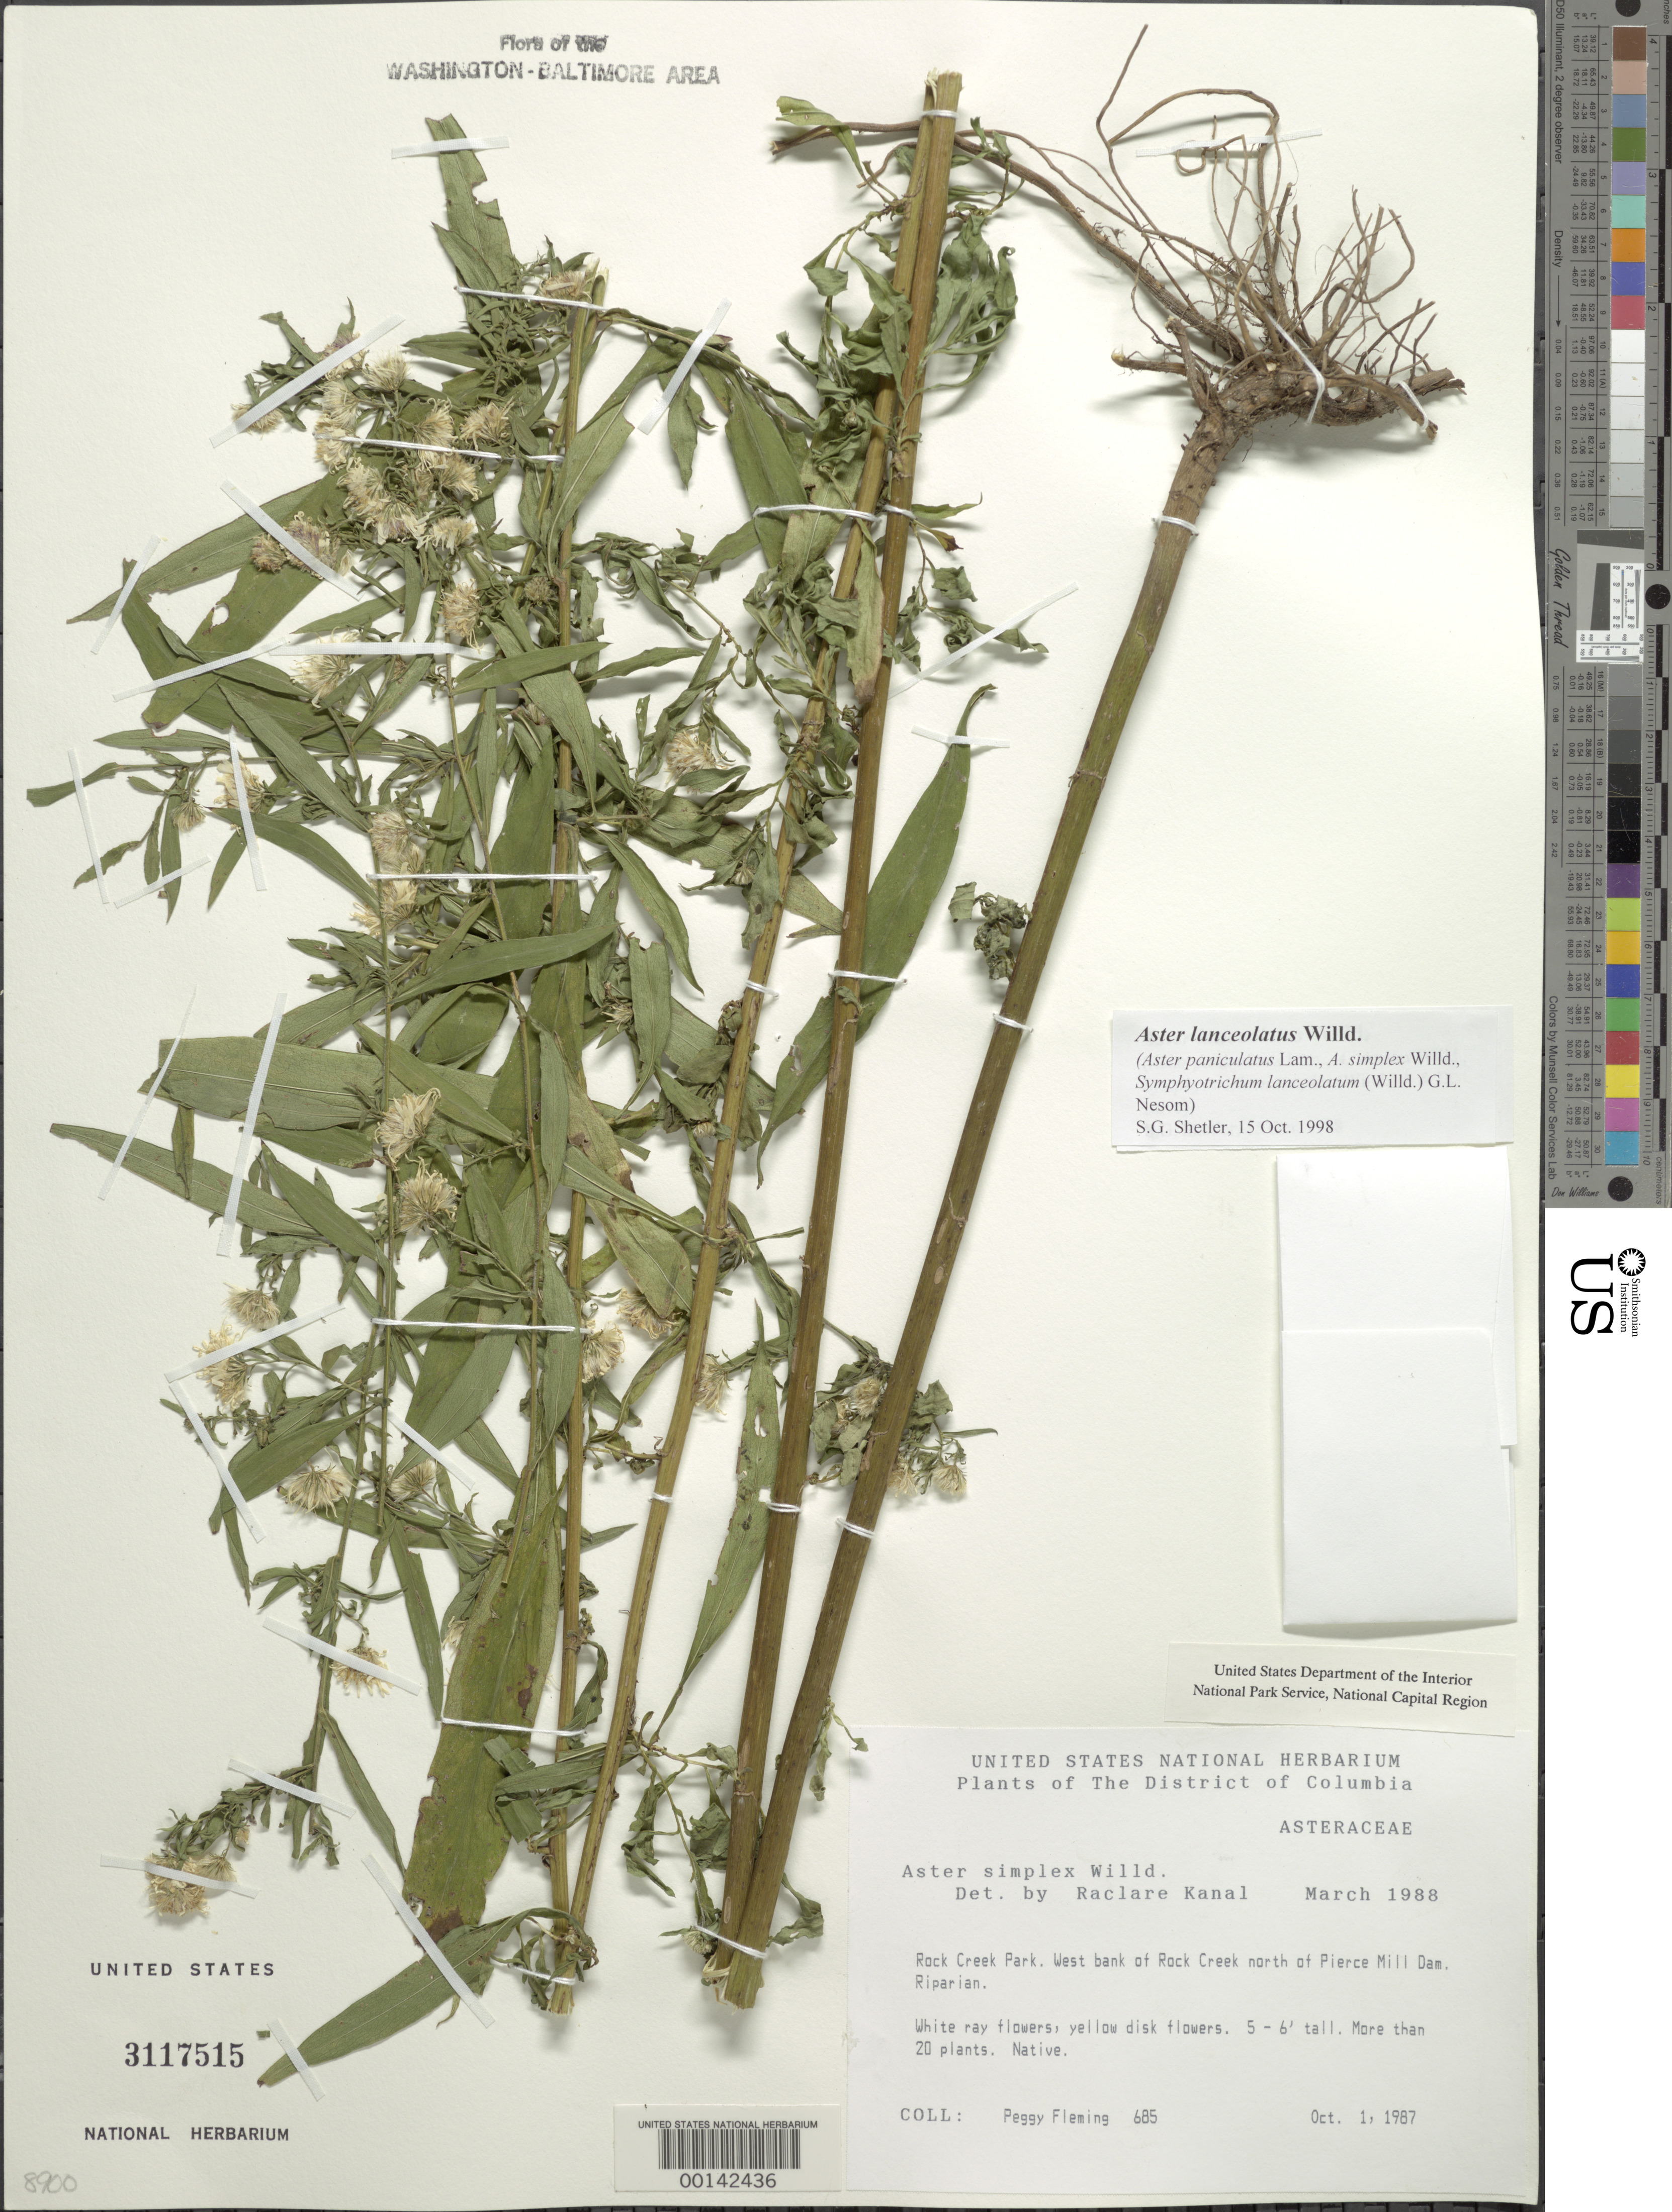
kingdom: Plantae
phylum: Tracheophyta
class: Magnoliopsida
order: Asterales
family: Asteraceae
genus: Symphyotrichum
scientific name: Symphyotrichum lanceolatum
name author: (Willd.) G.L. Nesom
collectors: P. Fleming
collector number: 685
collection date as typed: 01 Oct 1987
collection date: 1987-10-01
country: United States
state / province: District of Columbia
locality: Rock Creek Park. West bank of Rock Creek north of Pierce Mill Dam. Rock Creek Park & vicinity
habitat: Riparian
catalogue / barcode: US 3117515